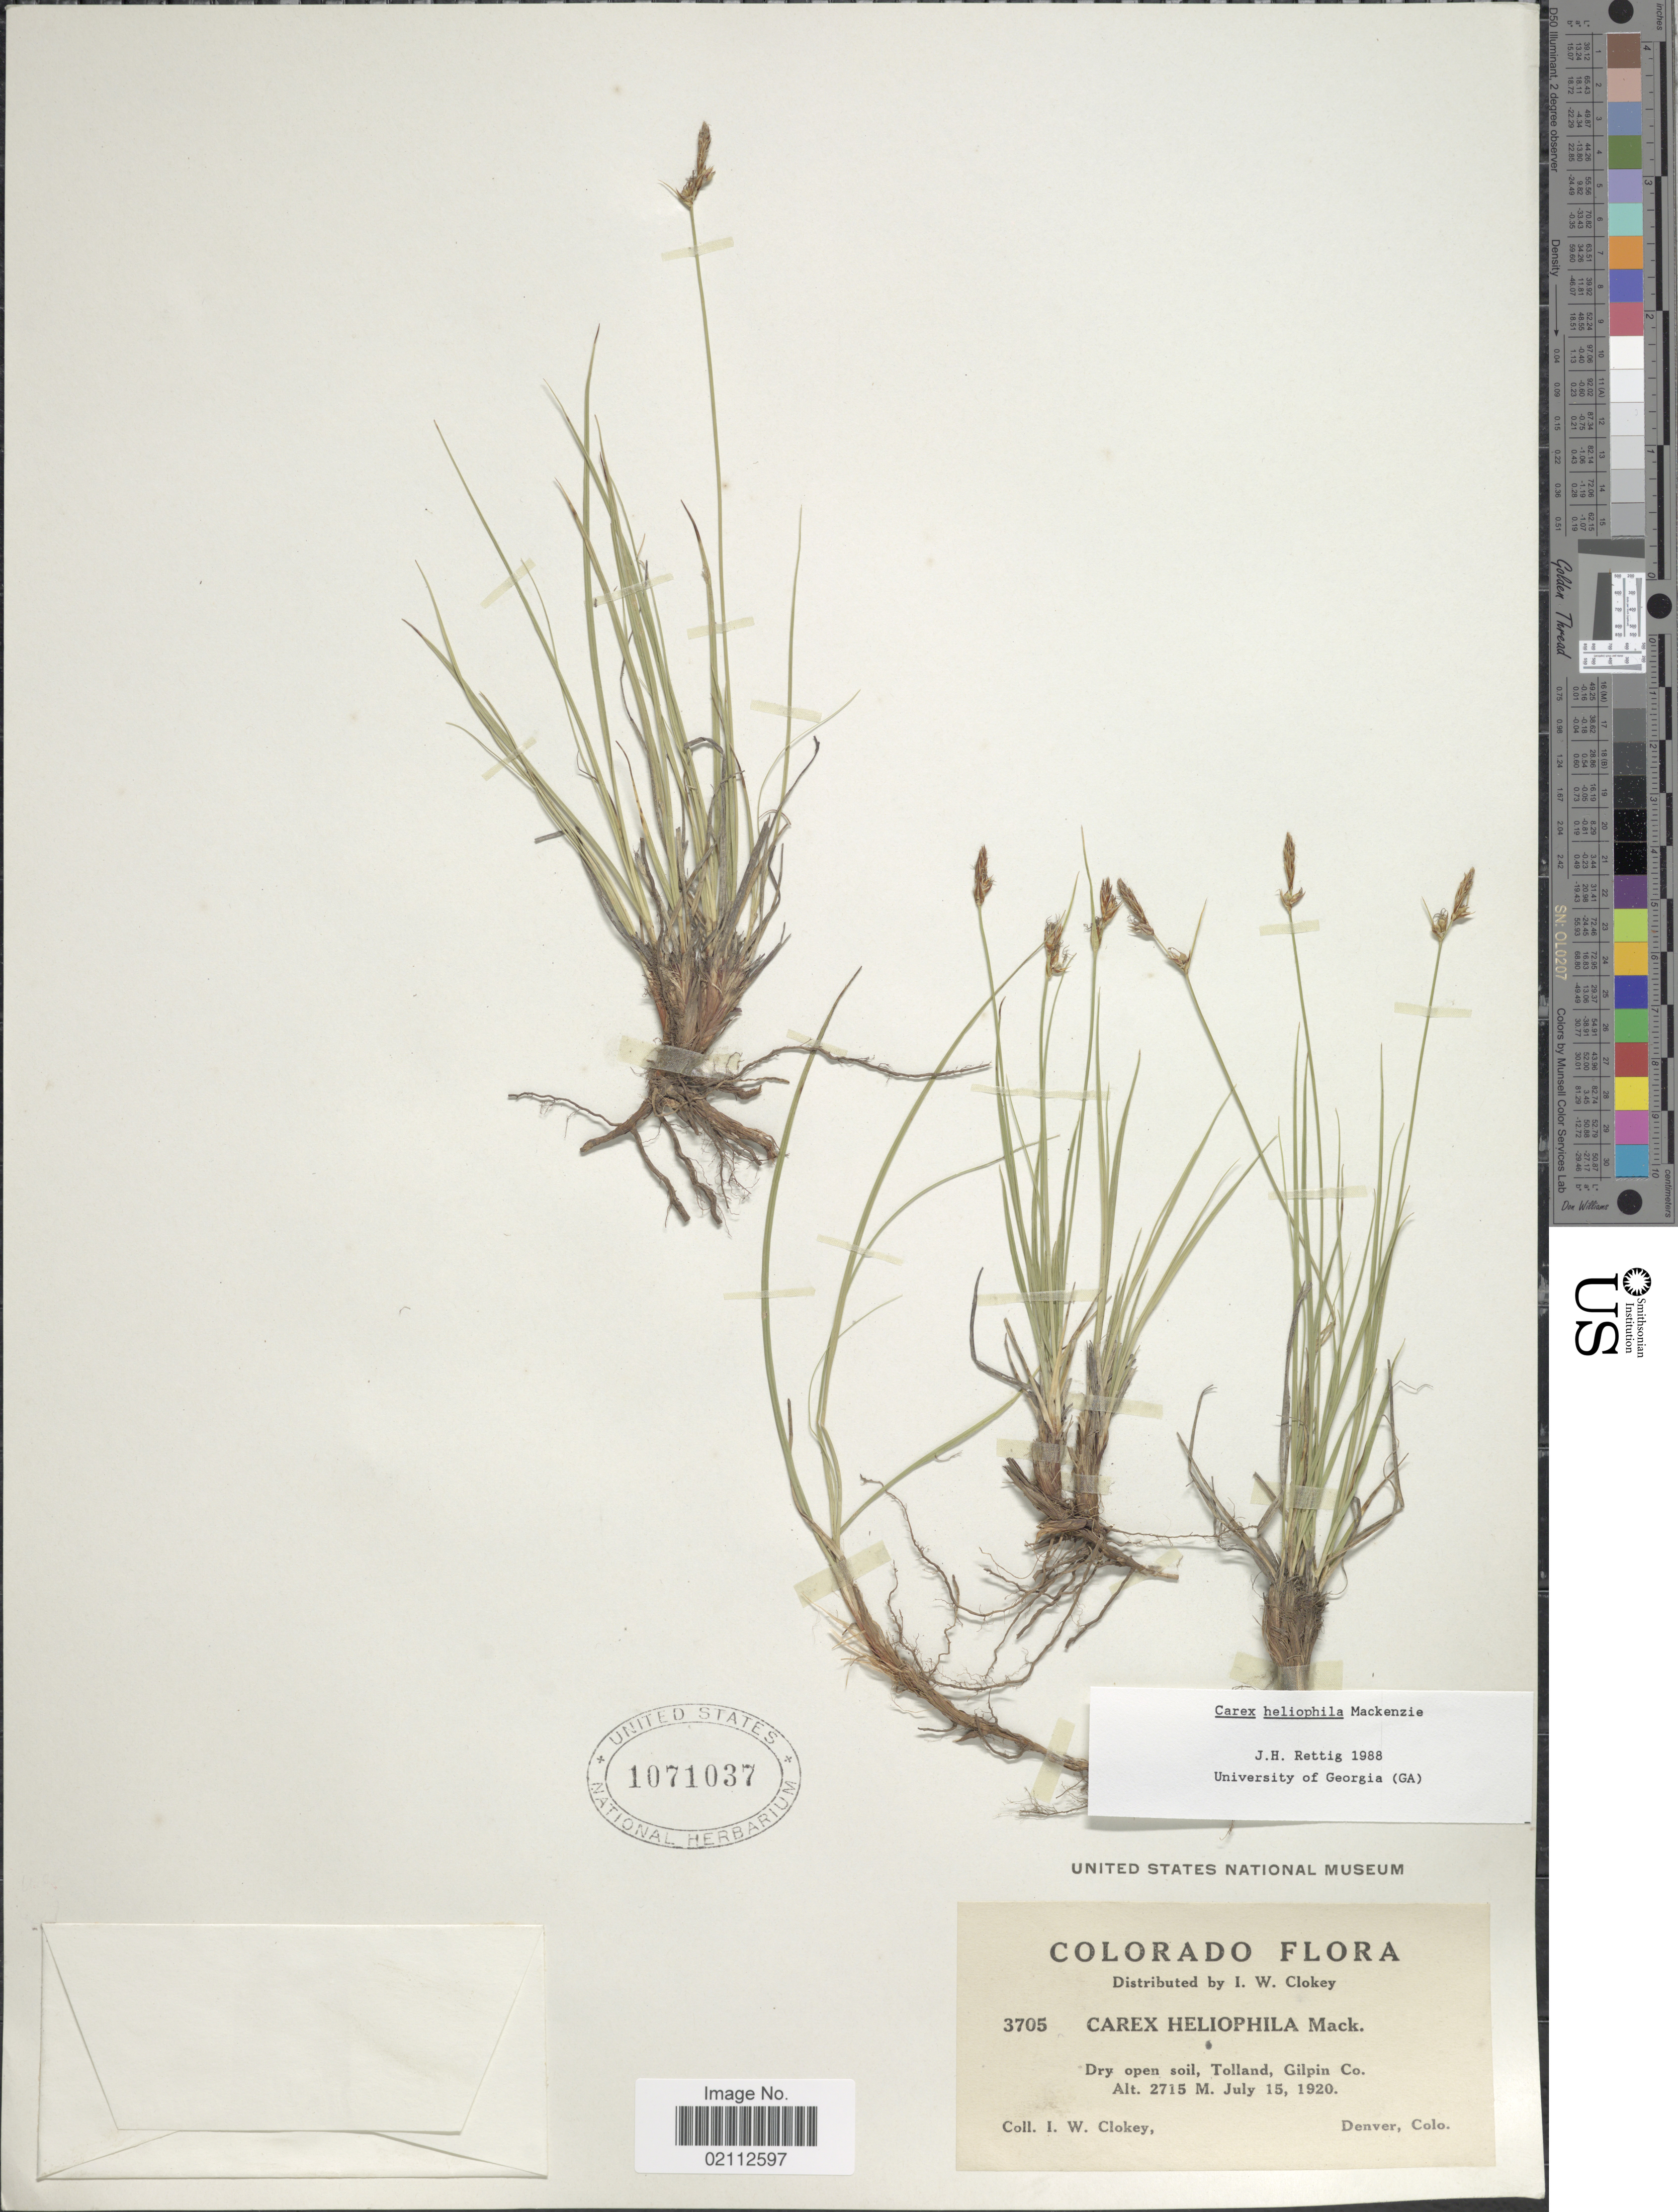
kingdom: Plantae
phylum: Tracheophyta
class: Liliopsida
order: Poales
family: Cyperaceae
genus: Carex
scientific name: Carex heliophila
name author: Mack.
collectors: I. W. Clokey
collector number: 3705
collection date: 1920-07-15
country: United States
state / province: Colorado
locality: Dry open soil, Tolland, Gilpin Co.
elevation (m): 2715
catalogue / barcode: US 1071037